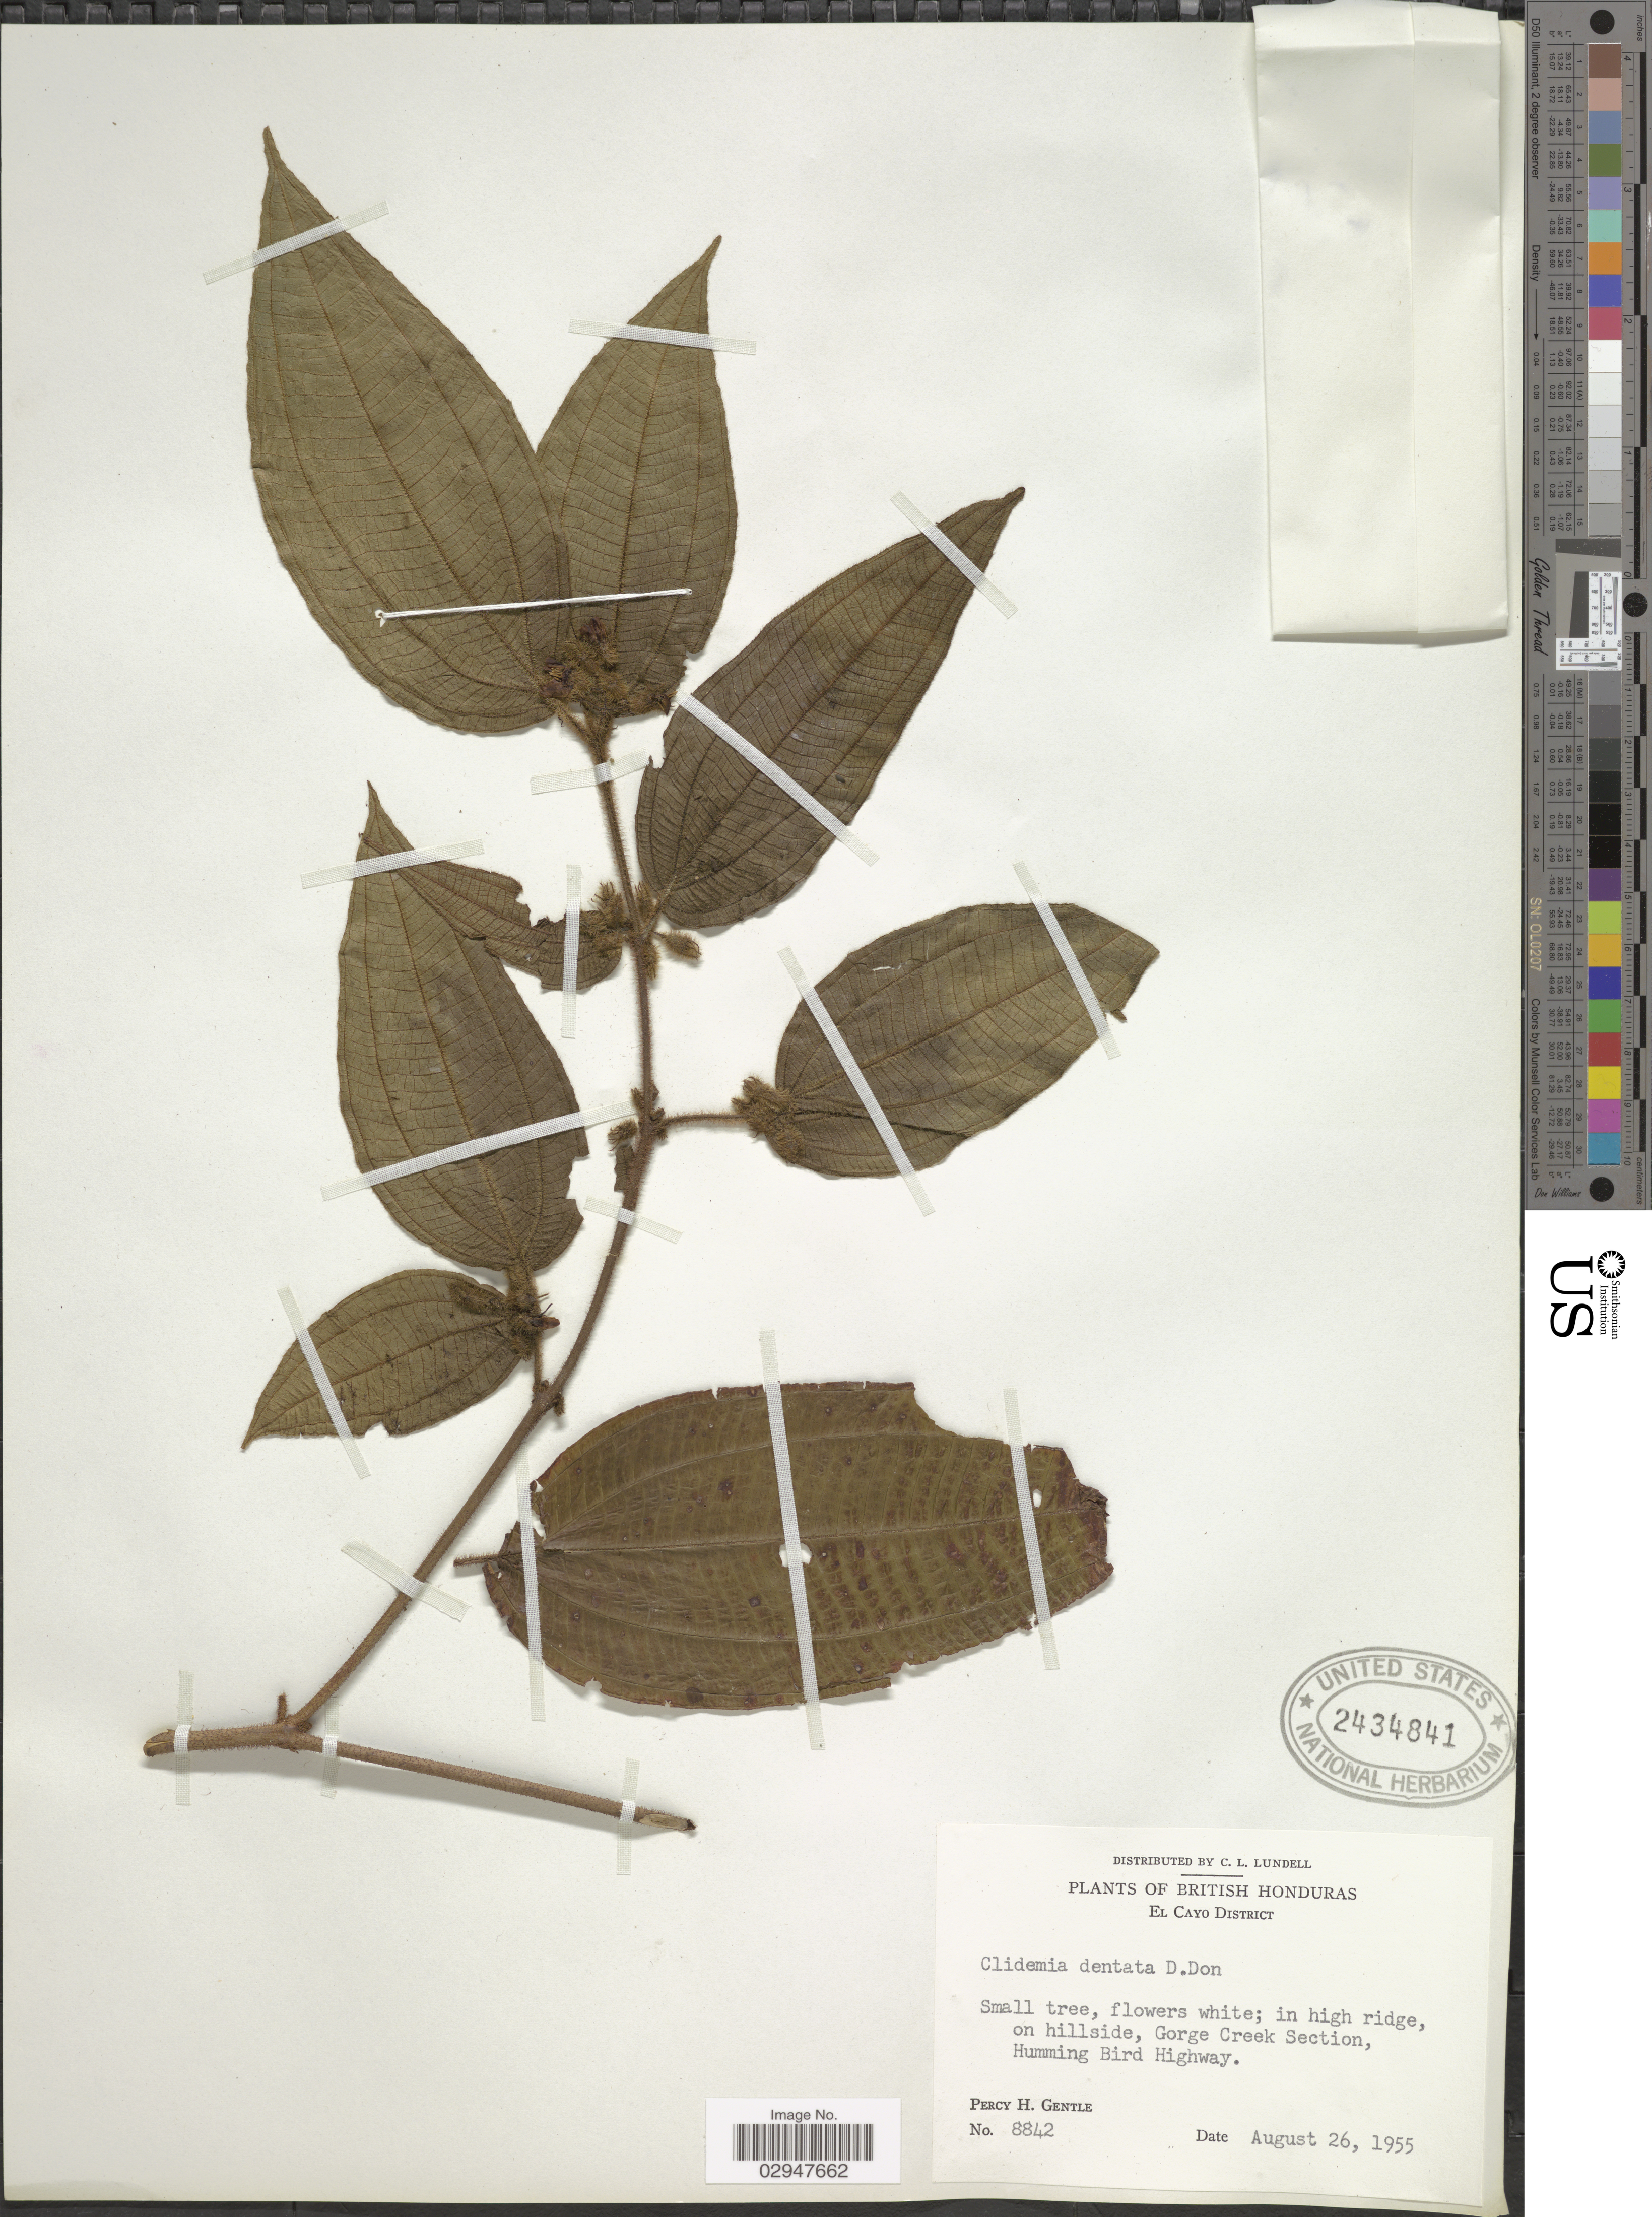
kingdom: Plantae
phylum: Tracheophyta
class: Magnoliopsida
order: Myrtales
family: Melastomataceae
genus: Clidemia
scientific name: Clidemia dentata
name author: D. Don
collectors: P. H. Gentle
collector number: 8842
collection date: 1955-08-26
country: Belize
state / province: Cayo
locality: British Honduras. El Cayo District. Gorge Creek Section, Humming Bird Highway.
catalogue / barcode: US 2434841